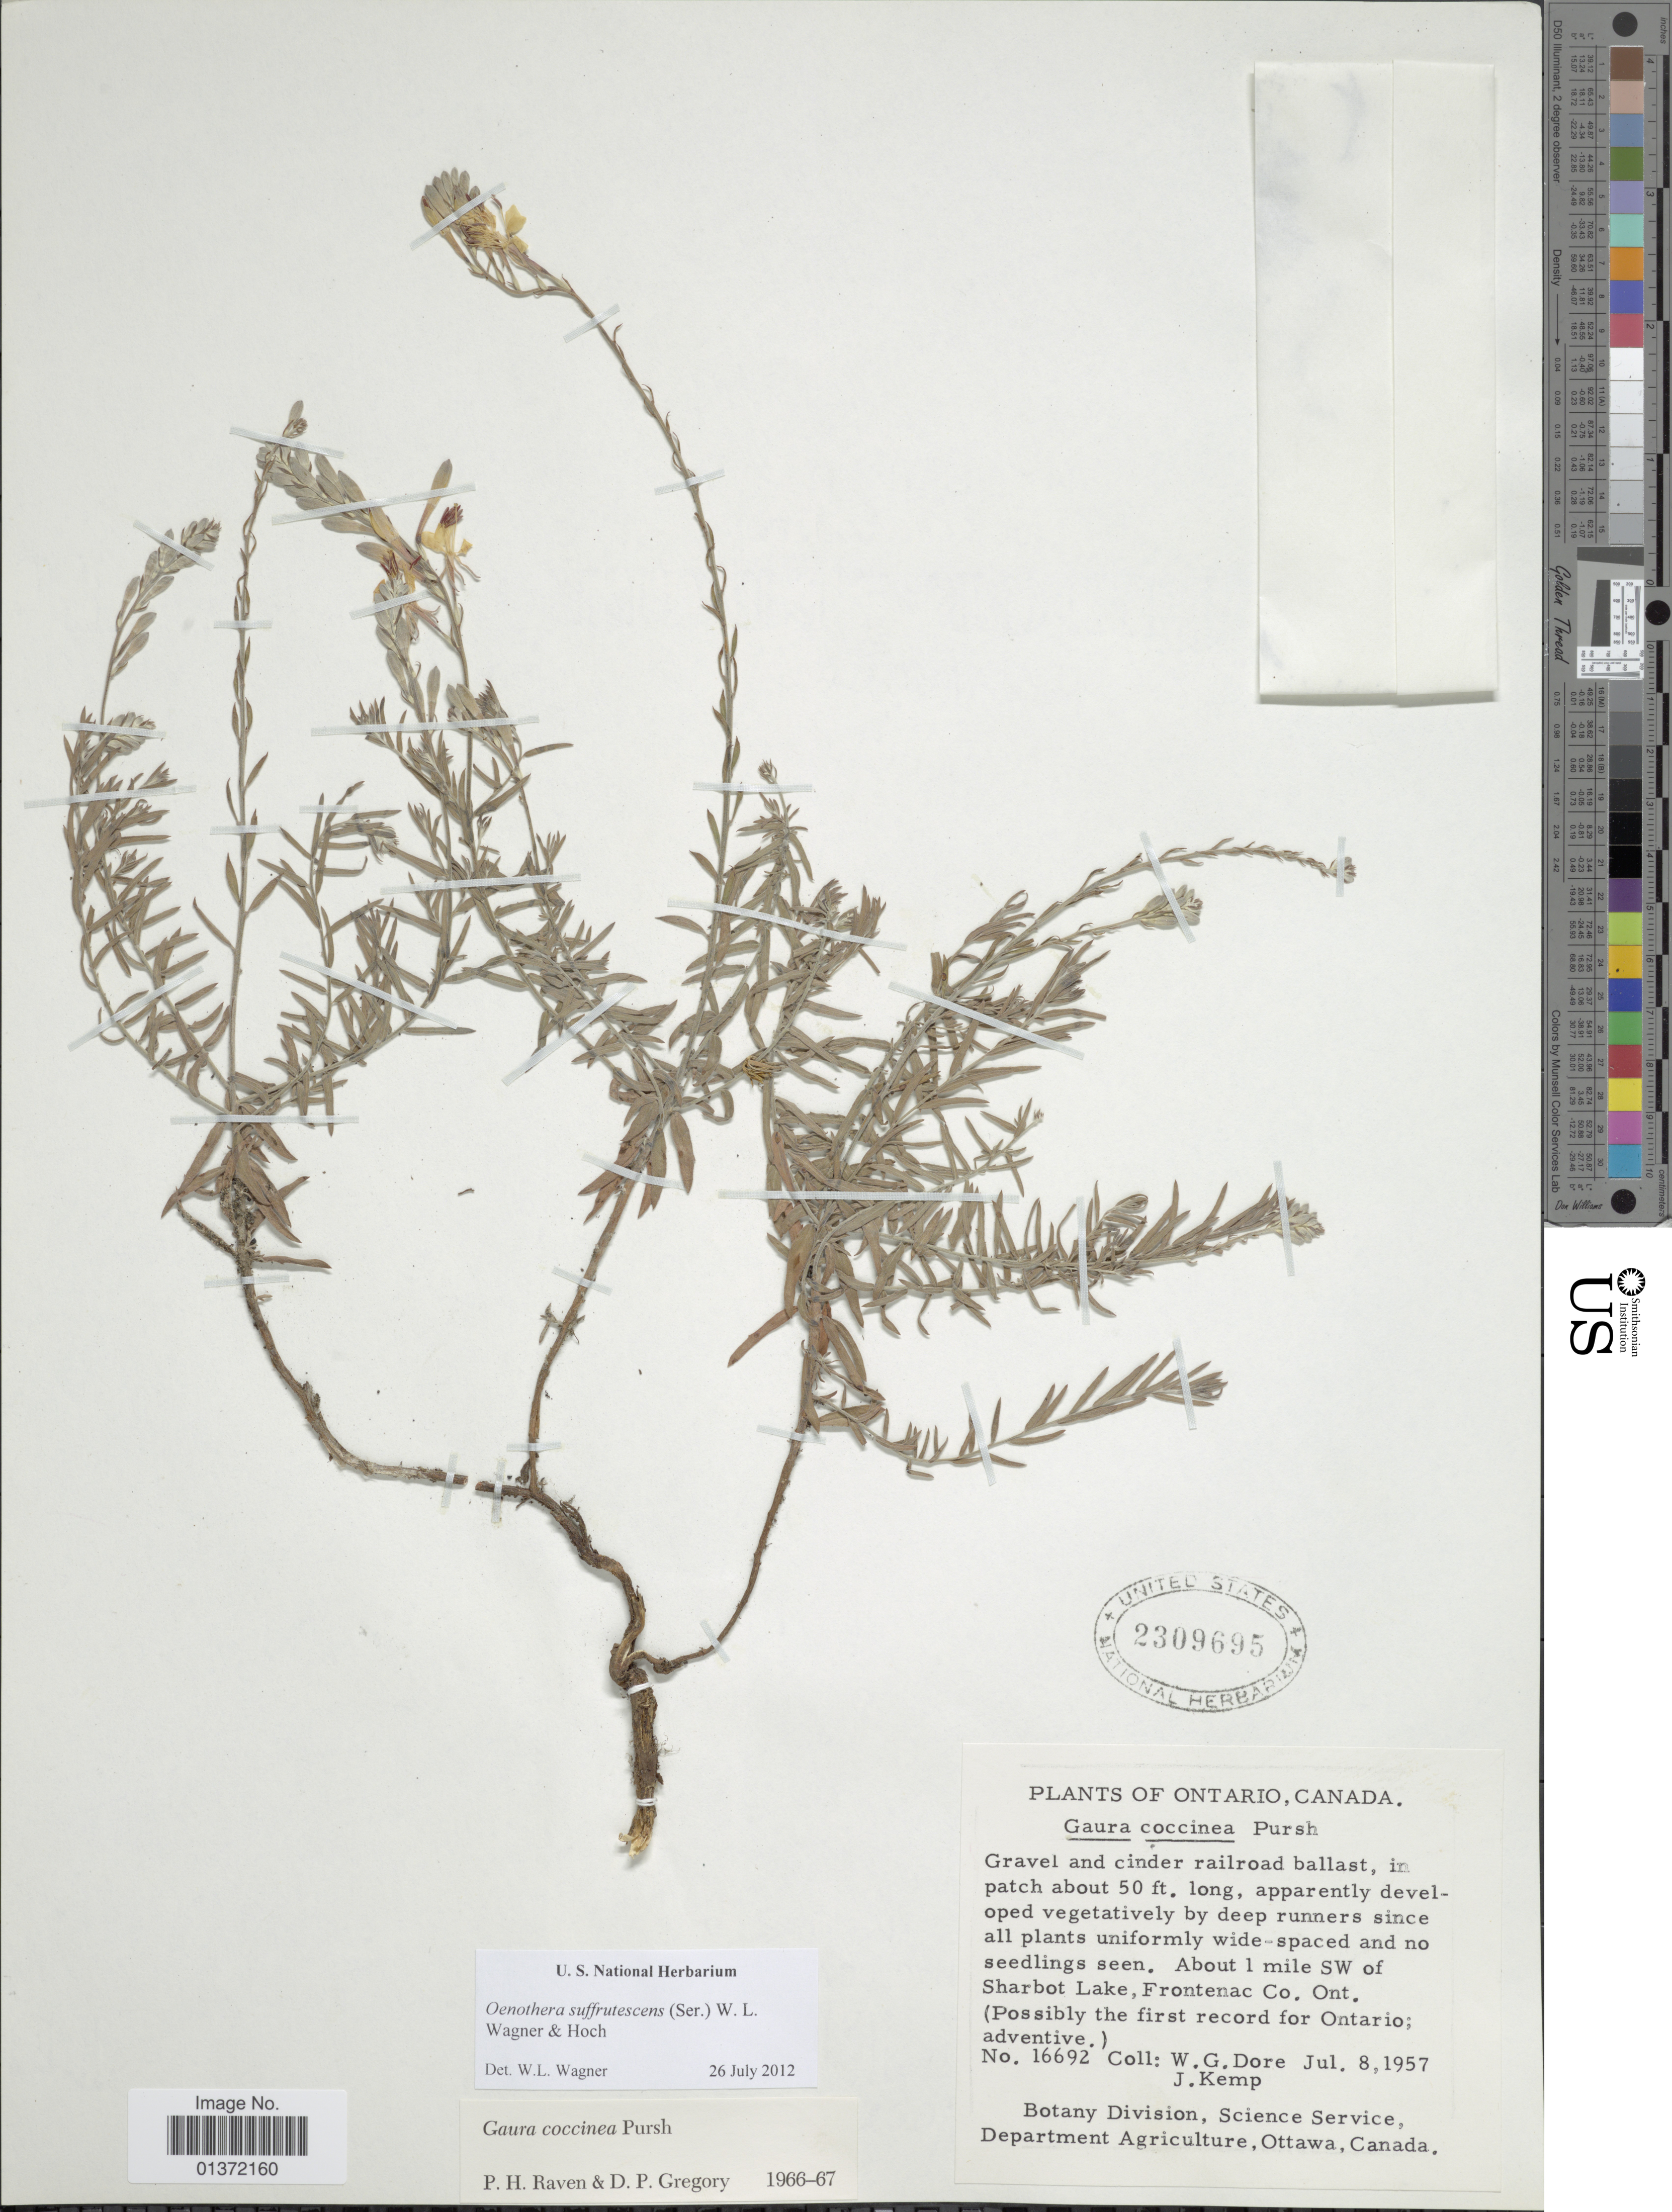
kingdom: Plantae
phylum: Tracheophyta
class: Magnoliopsida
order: Myrtales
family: Onagraceae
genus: Oenothera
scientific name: Oenothera suffrutescens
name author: (Ser.) W.L. Wagner & Hoch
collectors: W. Dore & J. F. Kemp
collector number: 16692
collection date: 1957-07-08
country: Canada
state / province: Ontario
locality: About 1 mile SW of Sharbot Lake, Frontane Co.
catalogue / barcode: US 2309695